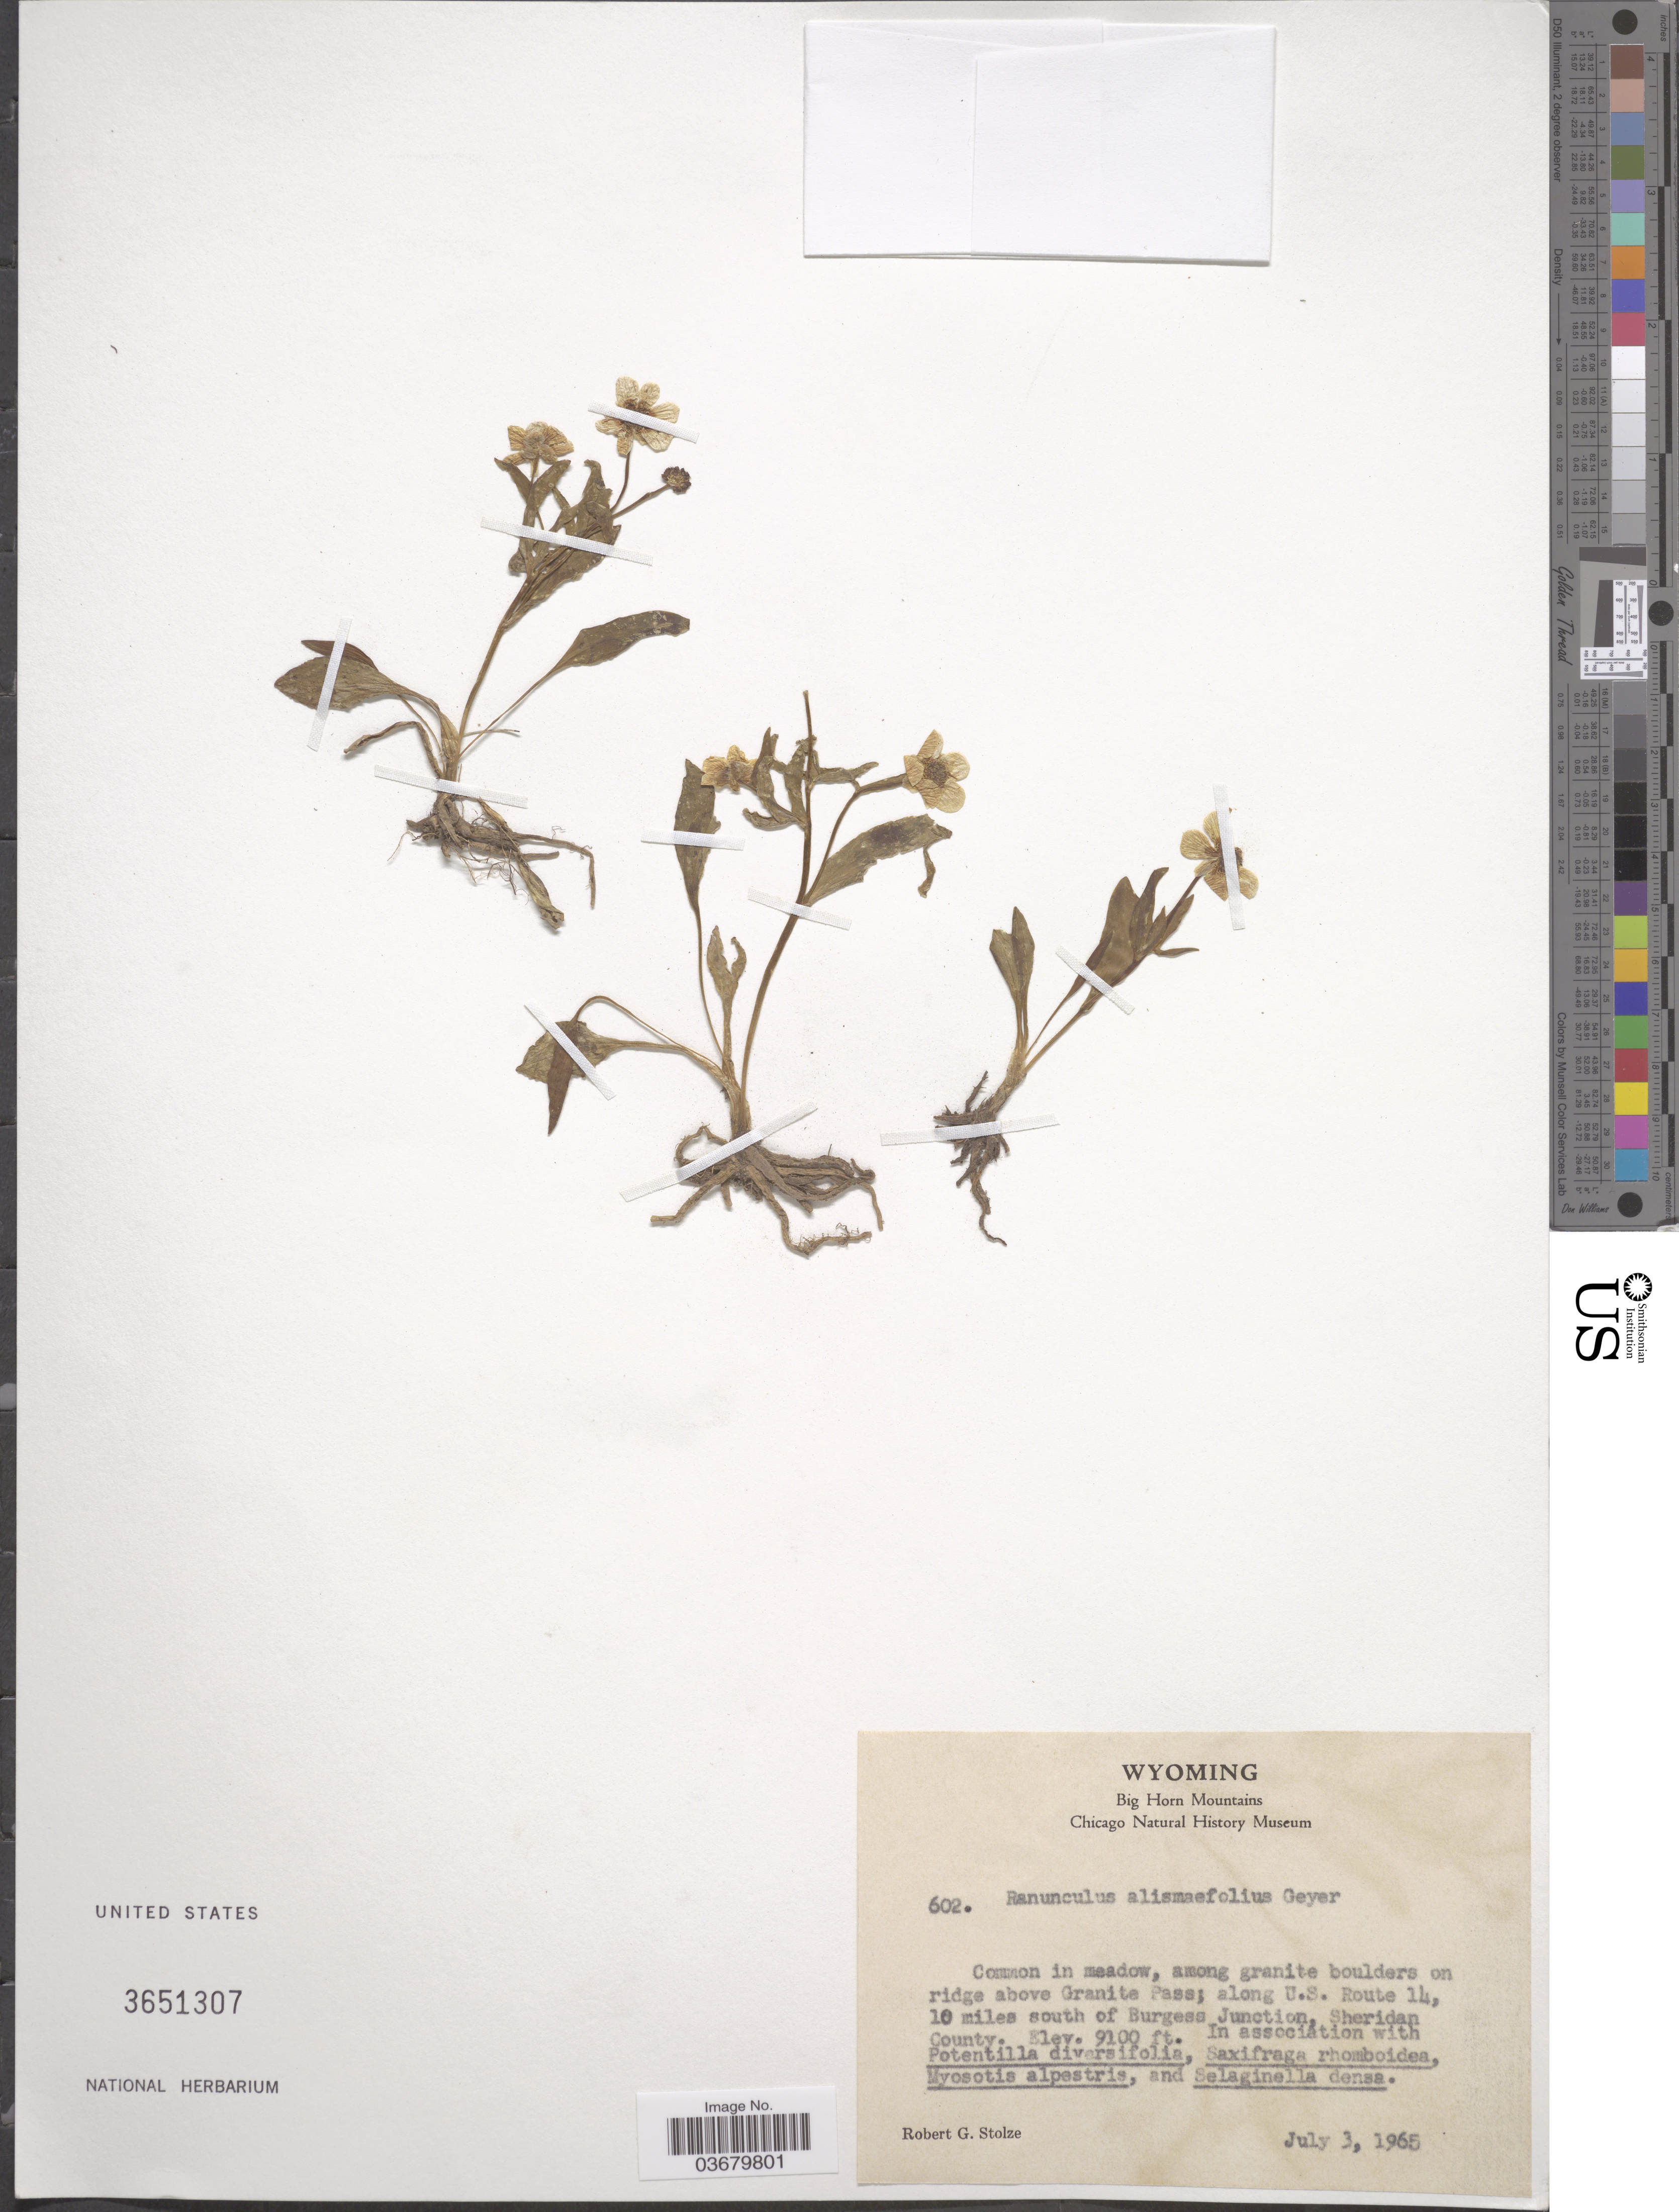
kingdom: Plantae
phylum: Tracheophyta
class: Magnoliopsida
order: Ranunculales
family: Ranunculaceae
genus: Ranunculus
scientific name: Ranunculus alismifolius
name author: Geyer ex Benth.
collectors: R. G. Stolze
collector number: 602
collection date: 1965-07-03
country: United States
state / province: Wyoming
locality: On ridge above Granite Pass; along U.S. Route 14, 10 miles south of Burgess Junction, Sheridan County.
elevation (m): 2774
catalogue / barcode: US 3651307